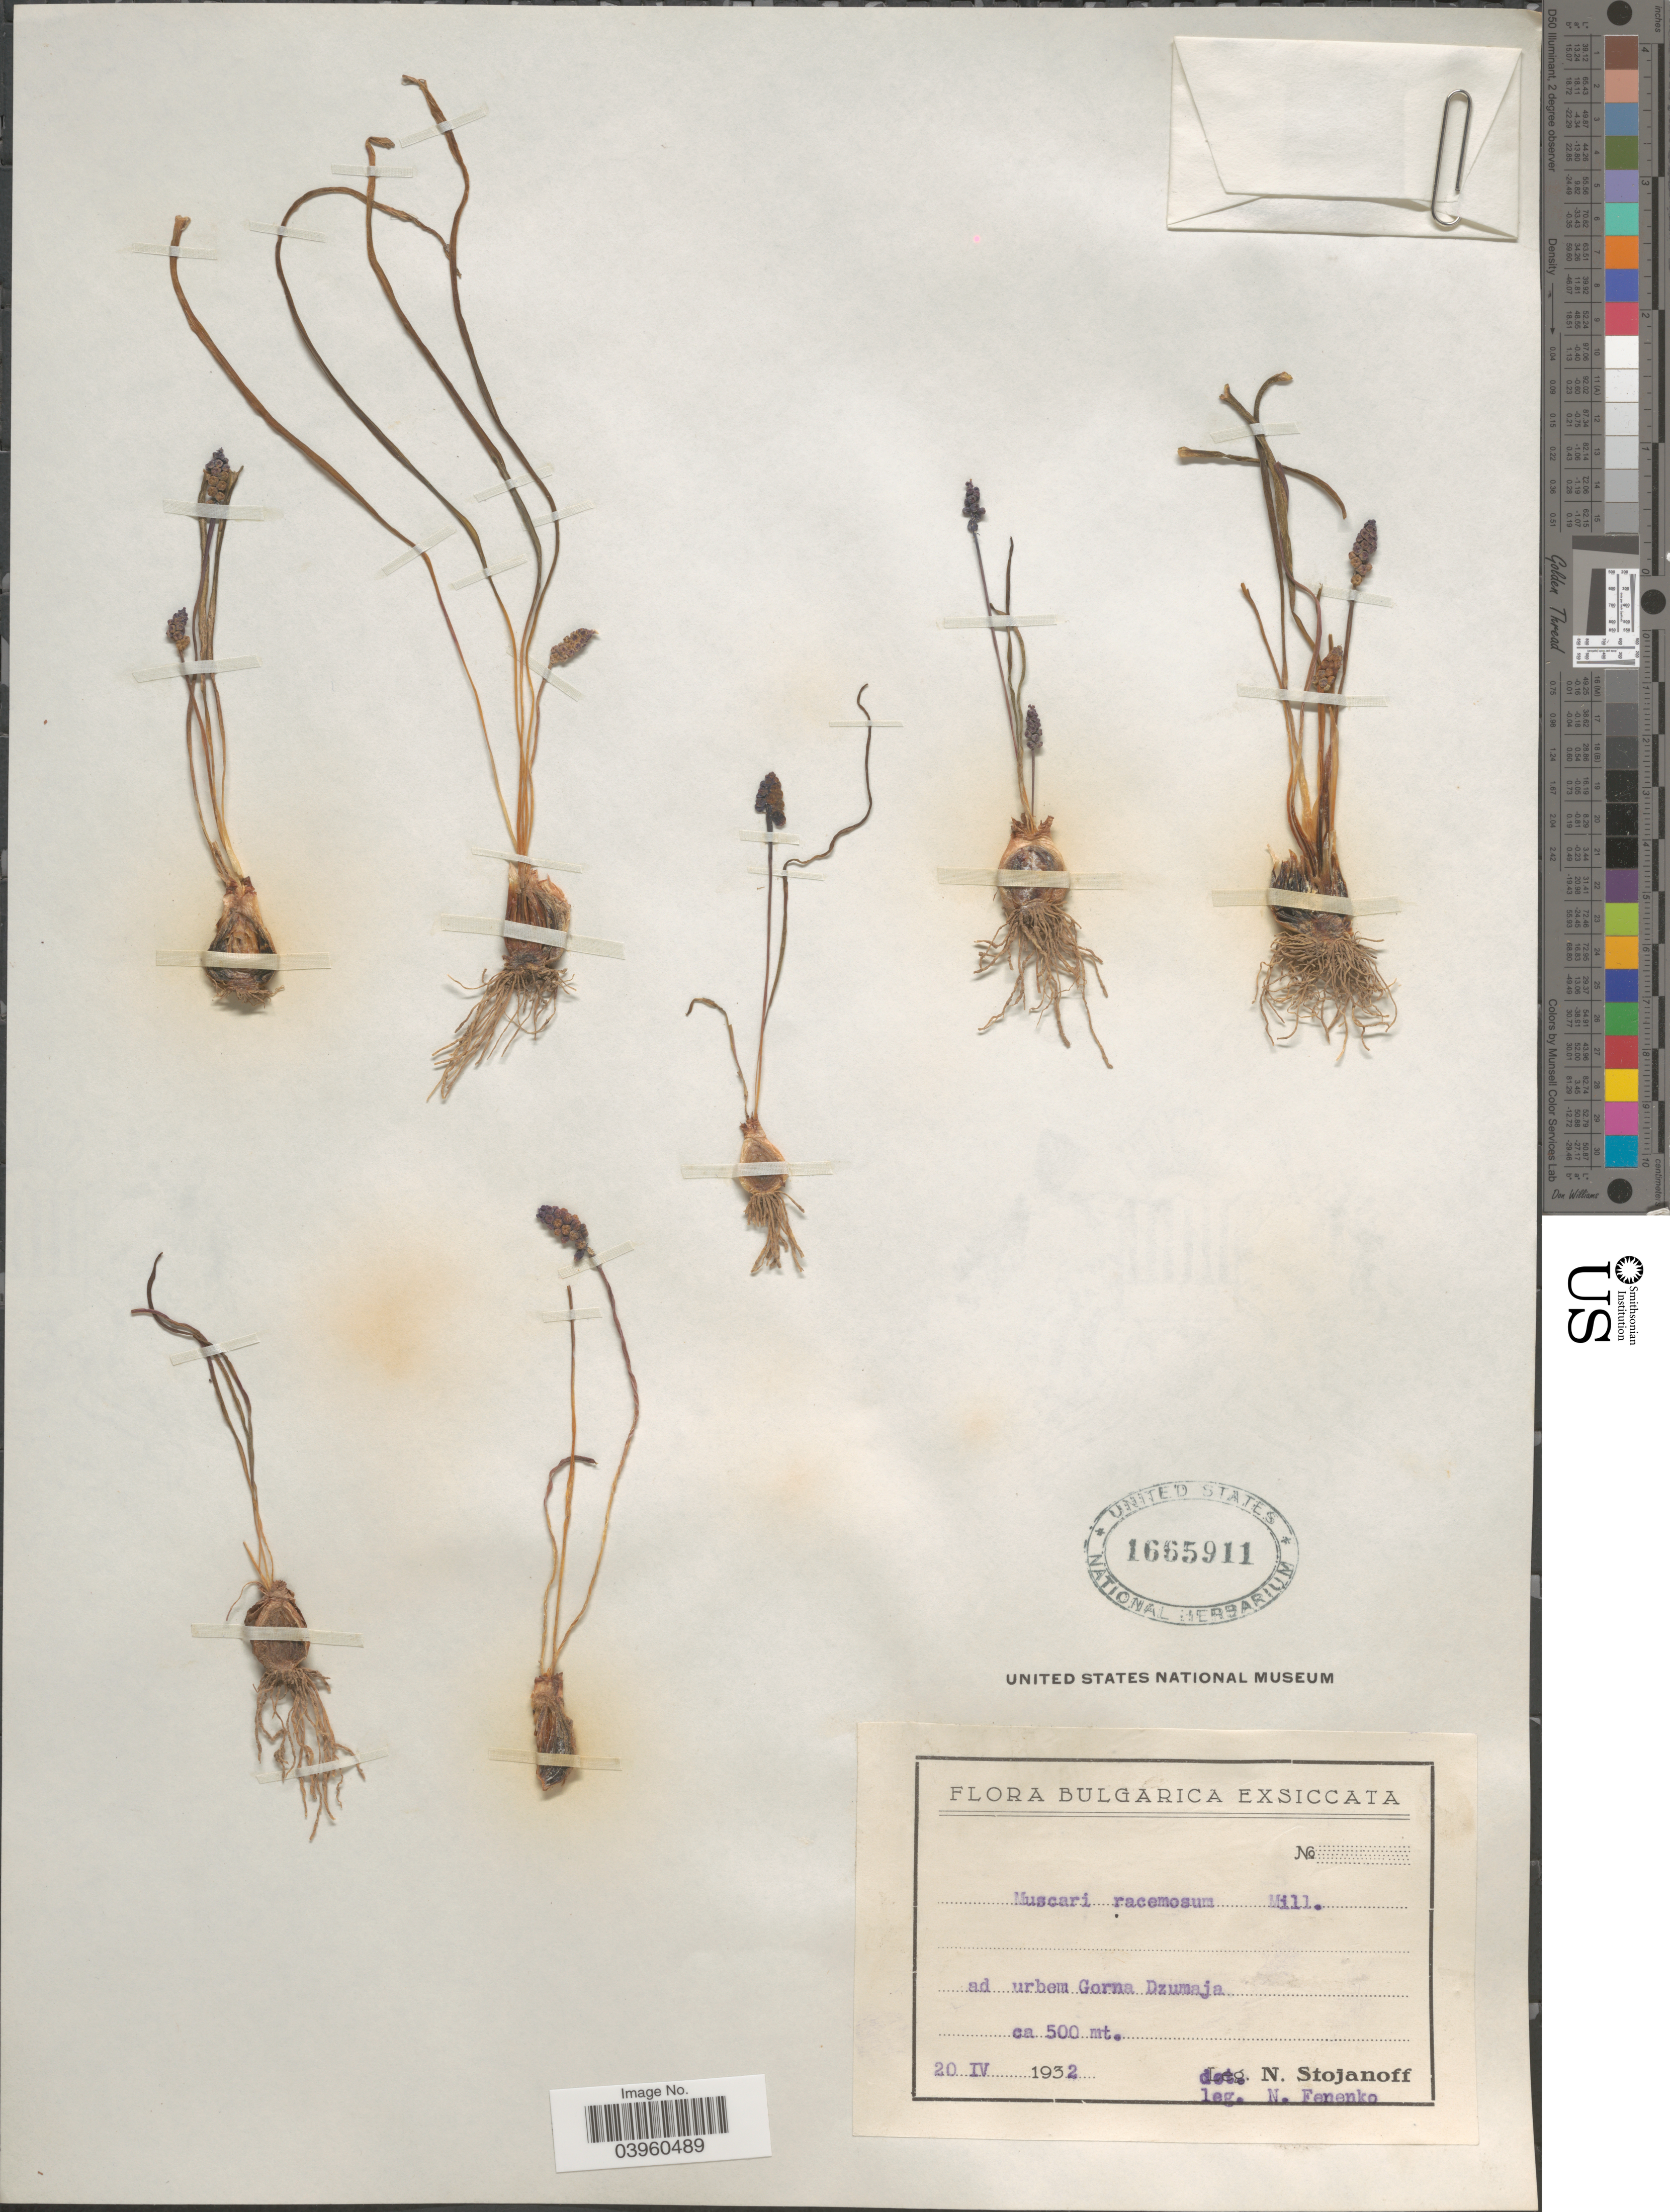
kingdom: Plantae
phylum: Tracheophyta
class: Liliopsida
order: Asparagales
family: Asparagaceae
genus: Muscari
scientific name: Muscari racemosum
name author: (L.) Mill.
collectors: N. Fenenko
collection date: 1932-04-20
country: Bulgaria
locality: Bulgarica. Ad urbem Gorna Dzumaja.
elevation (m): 500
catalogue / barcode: US 1665911